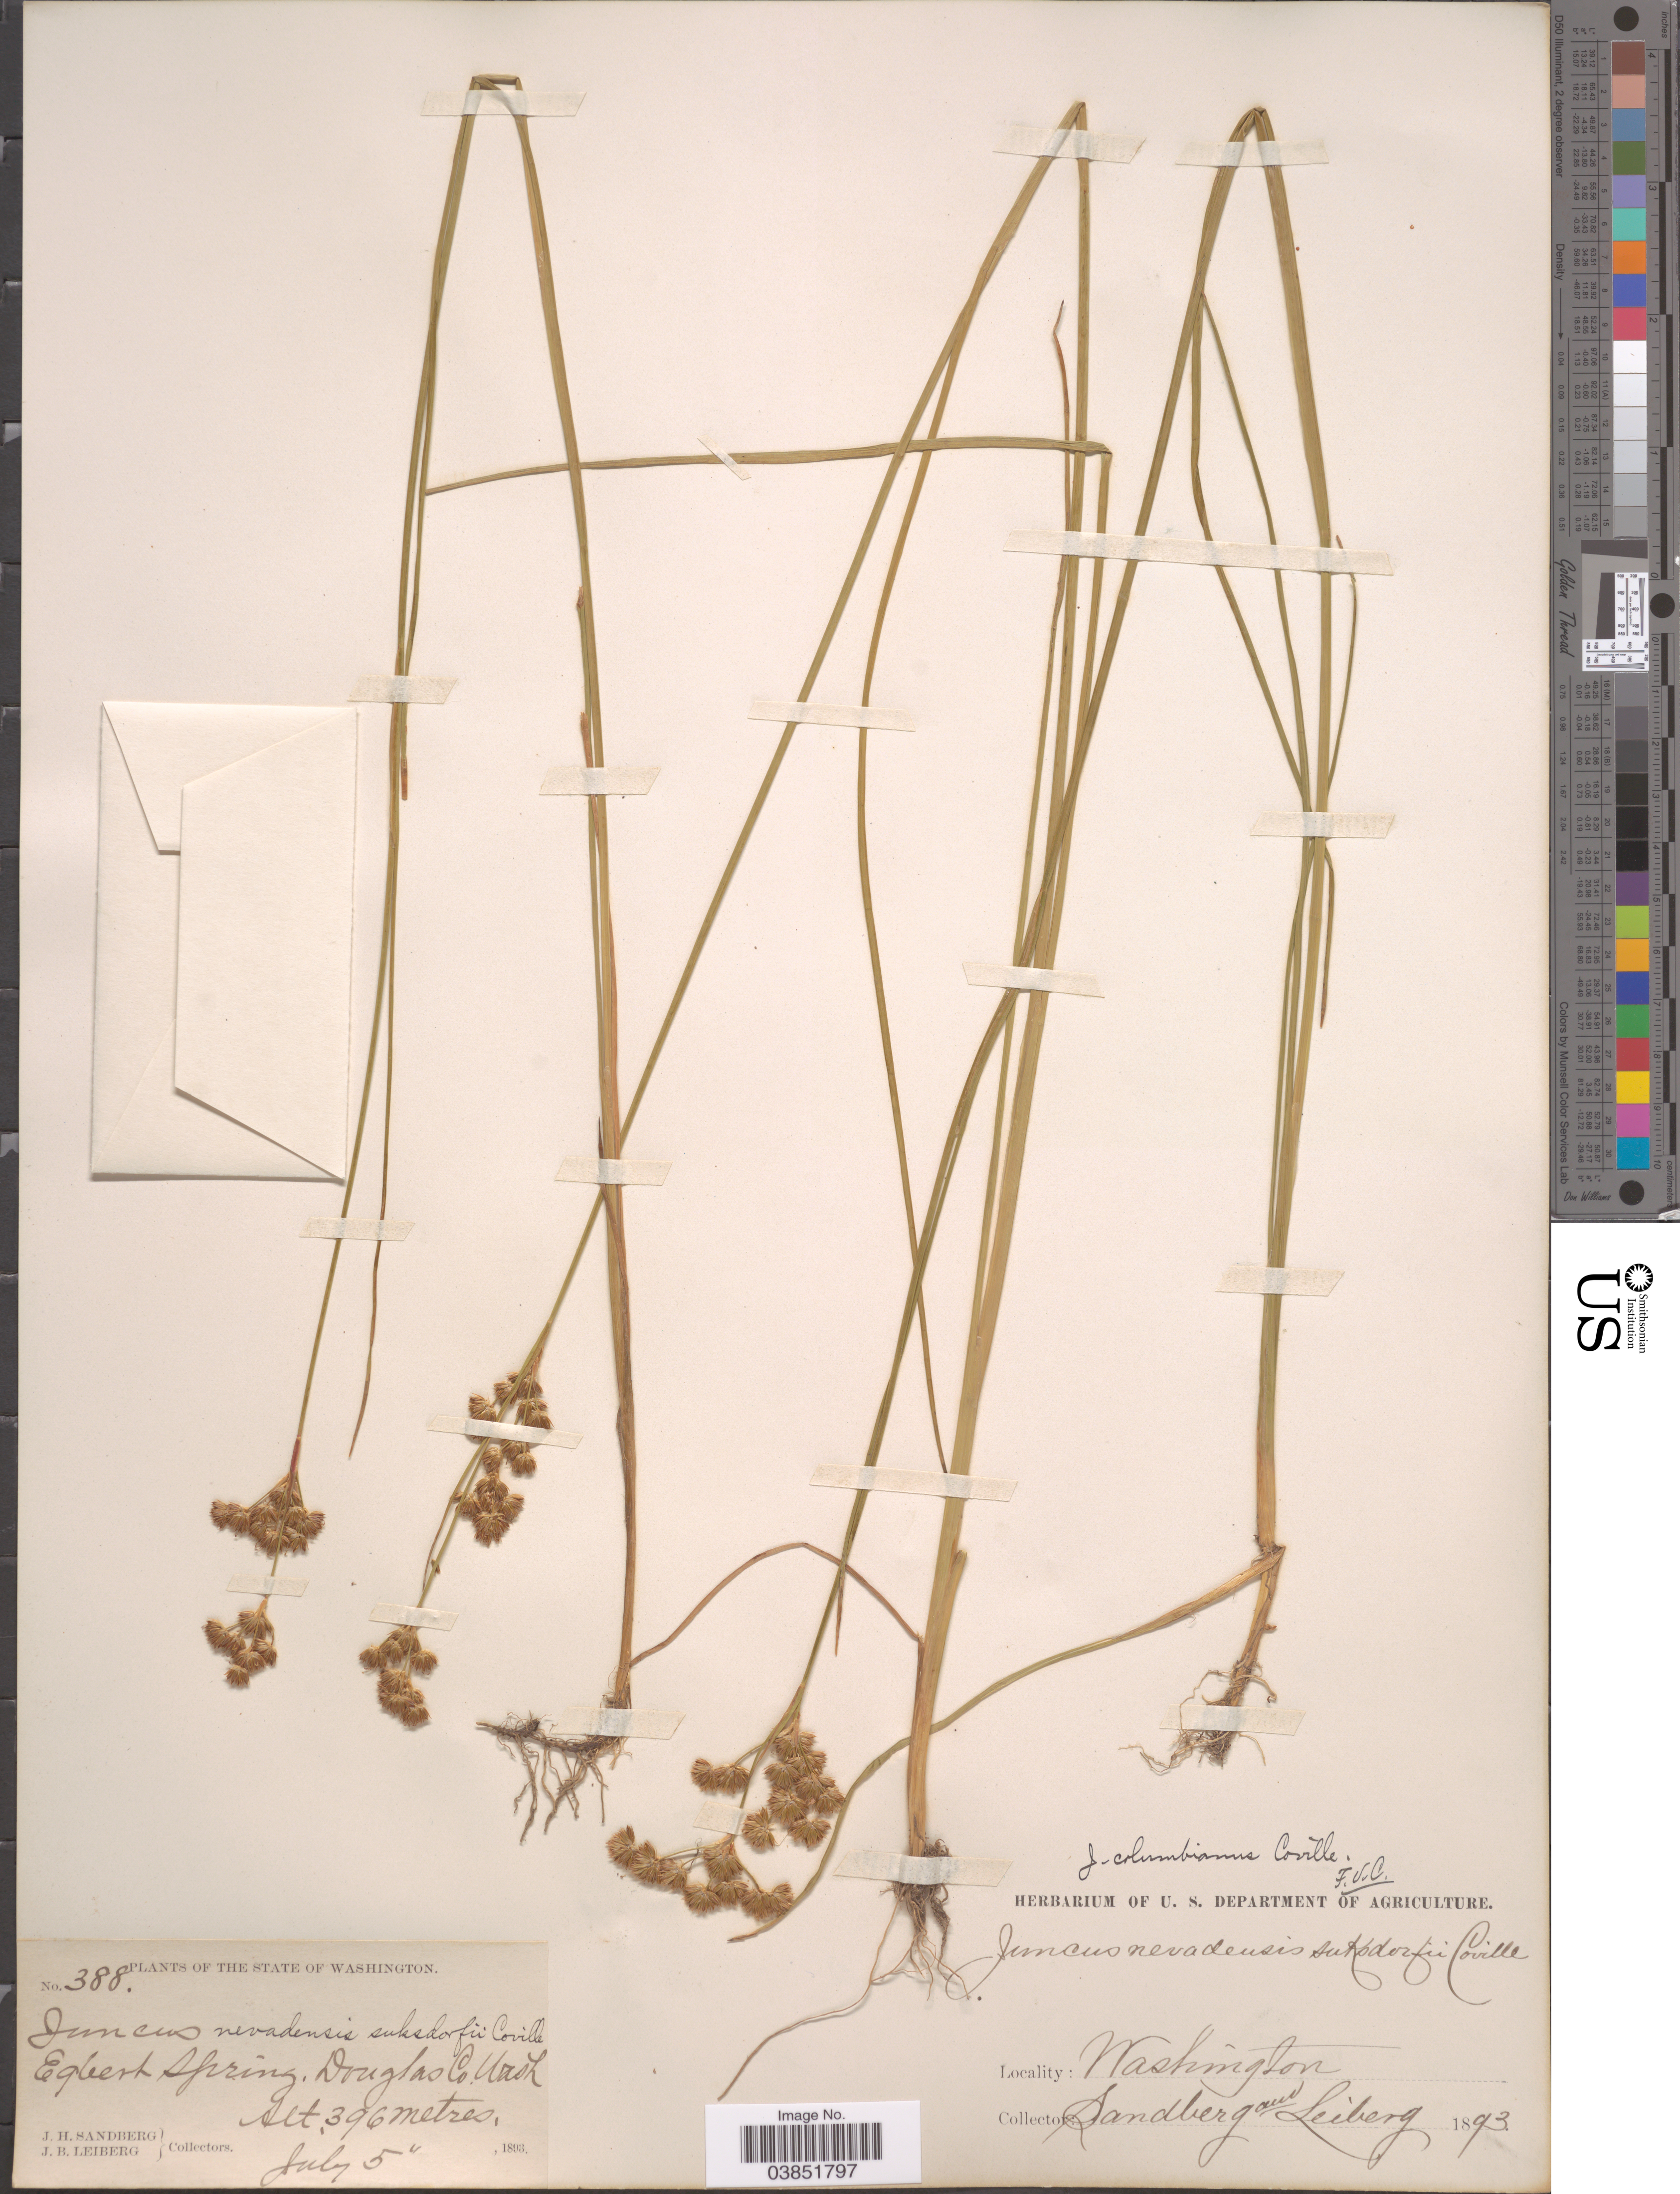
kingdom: Plantae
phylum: Tracheophyta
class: Liliopsida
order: Poales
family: Juncaceae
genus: Juncus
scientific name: Juncus columbianus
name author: Coville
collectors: J. H. Sandberg & J. B. Leiberg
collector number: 388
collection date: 1893-07-05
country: United States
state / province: Washington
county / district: Douglas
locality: Egbert Spring, Douglas Co.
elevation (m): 396